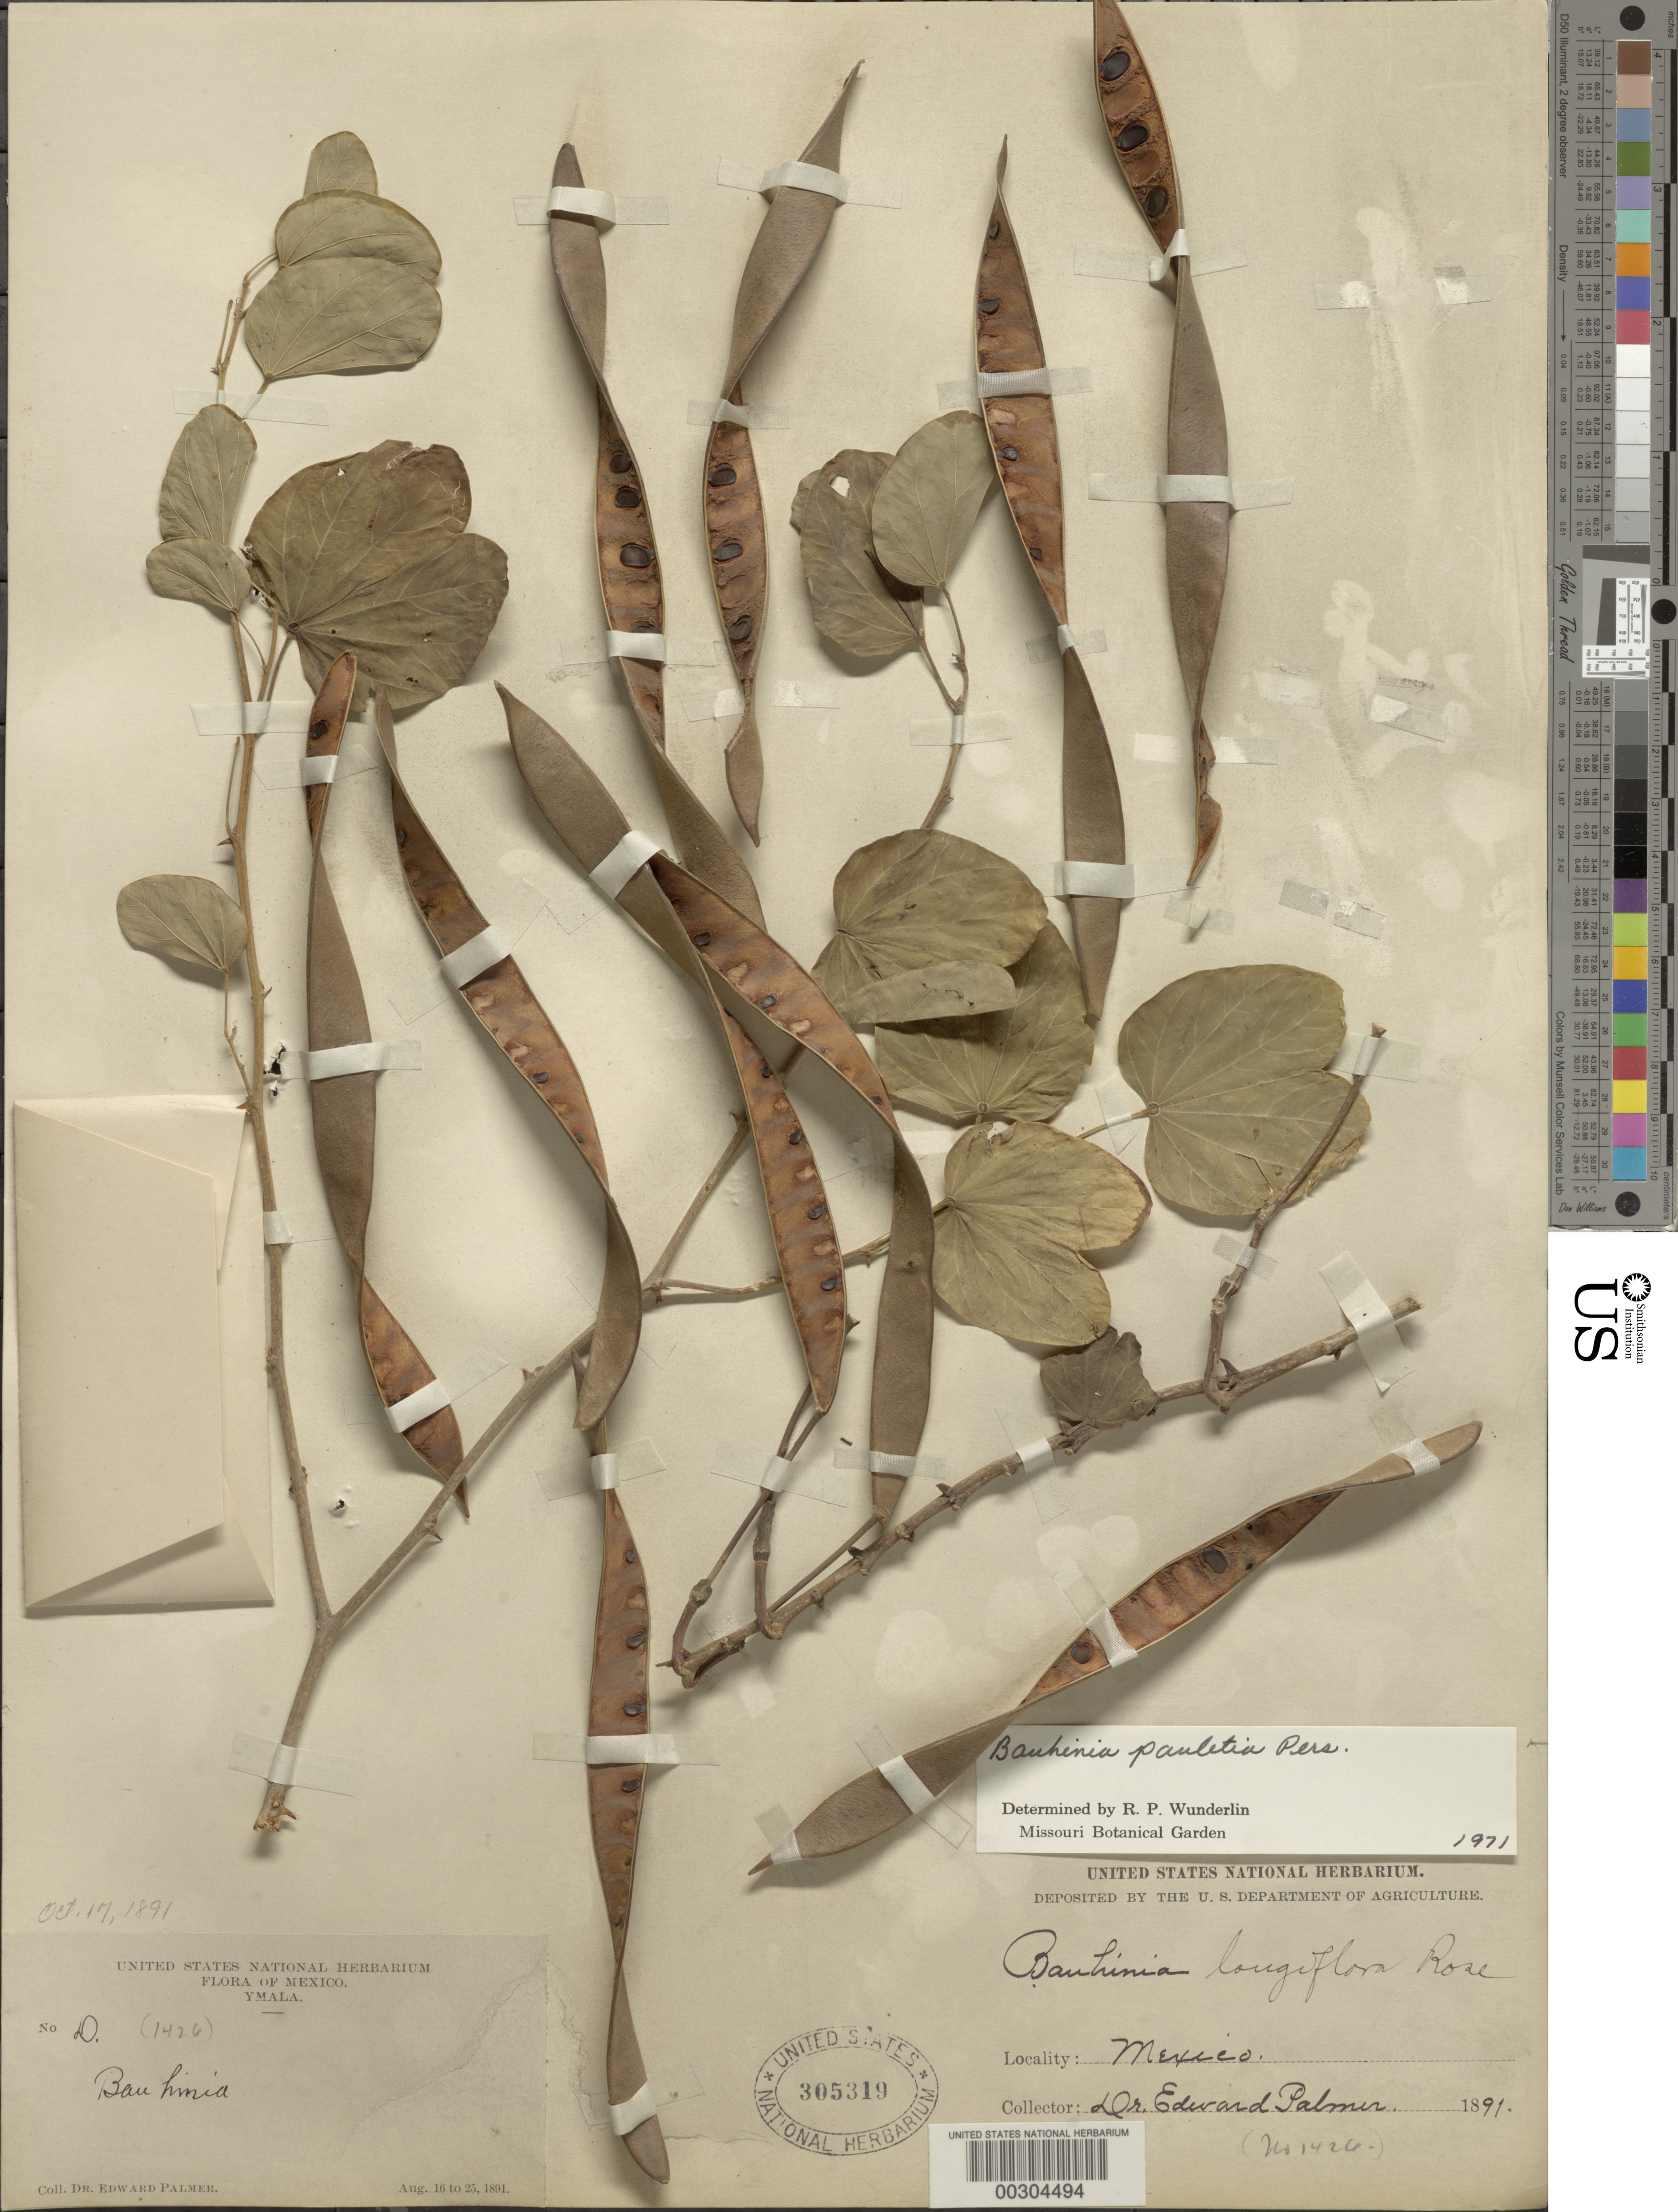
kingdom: Plantae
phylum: Tracheophyta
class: Magnoliopsida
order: Fabales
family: Fabaceae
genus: Bauhinia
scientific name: Bauhinia pauletia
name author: Pers.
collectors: E. Palmer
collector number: D1426?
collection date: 1891-08-16/1891-08-25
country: Mexico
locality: Ymala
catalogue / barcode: US 305319